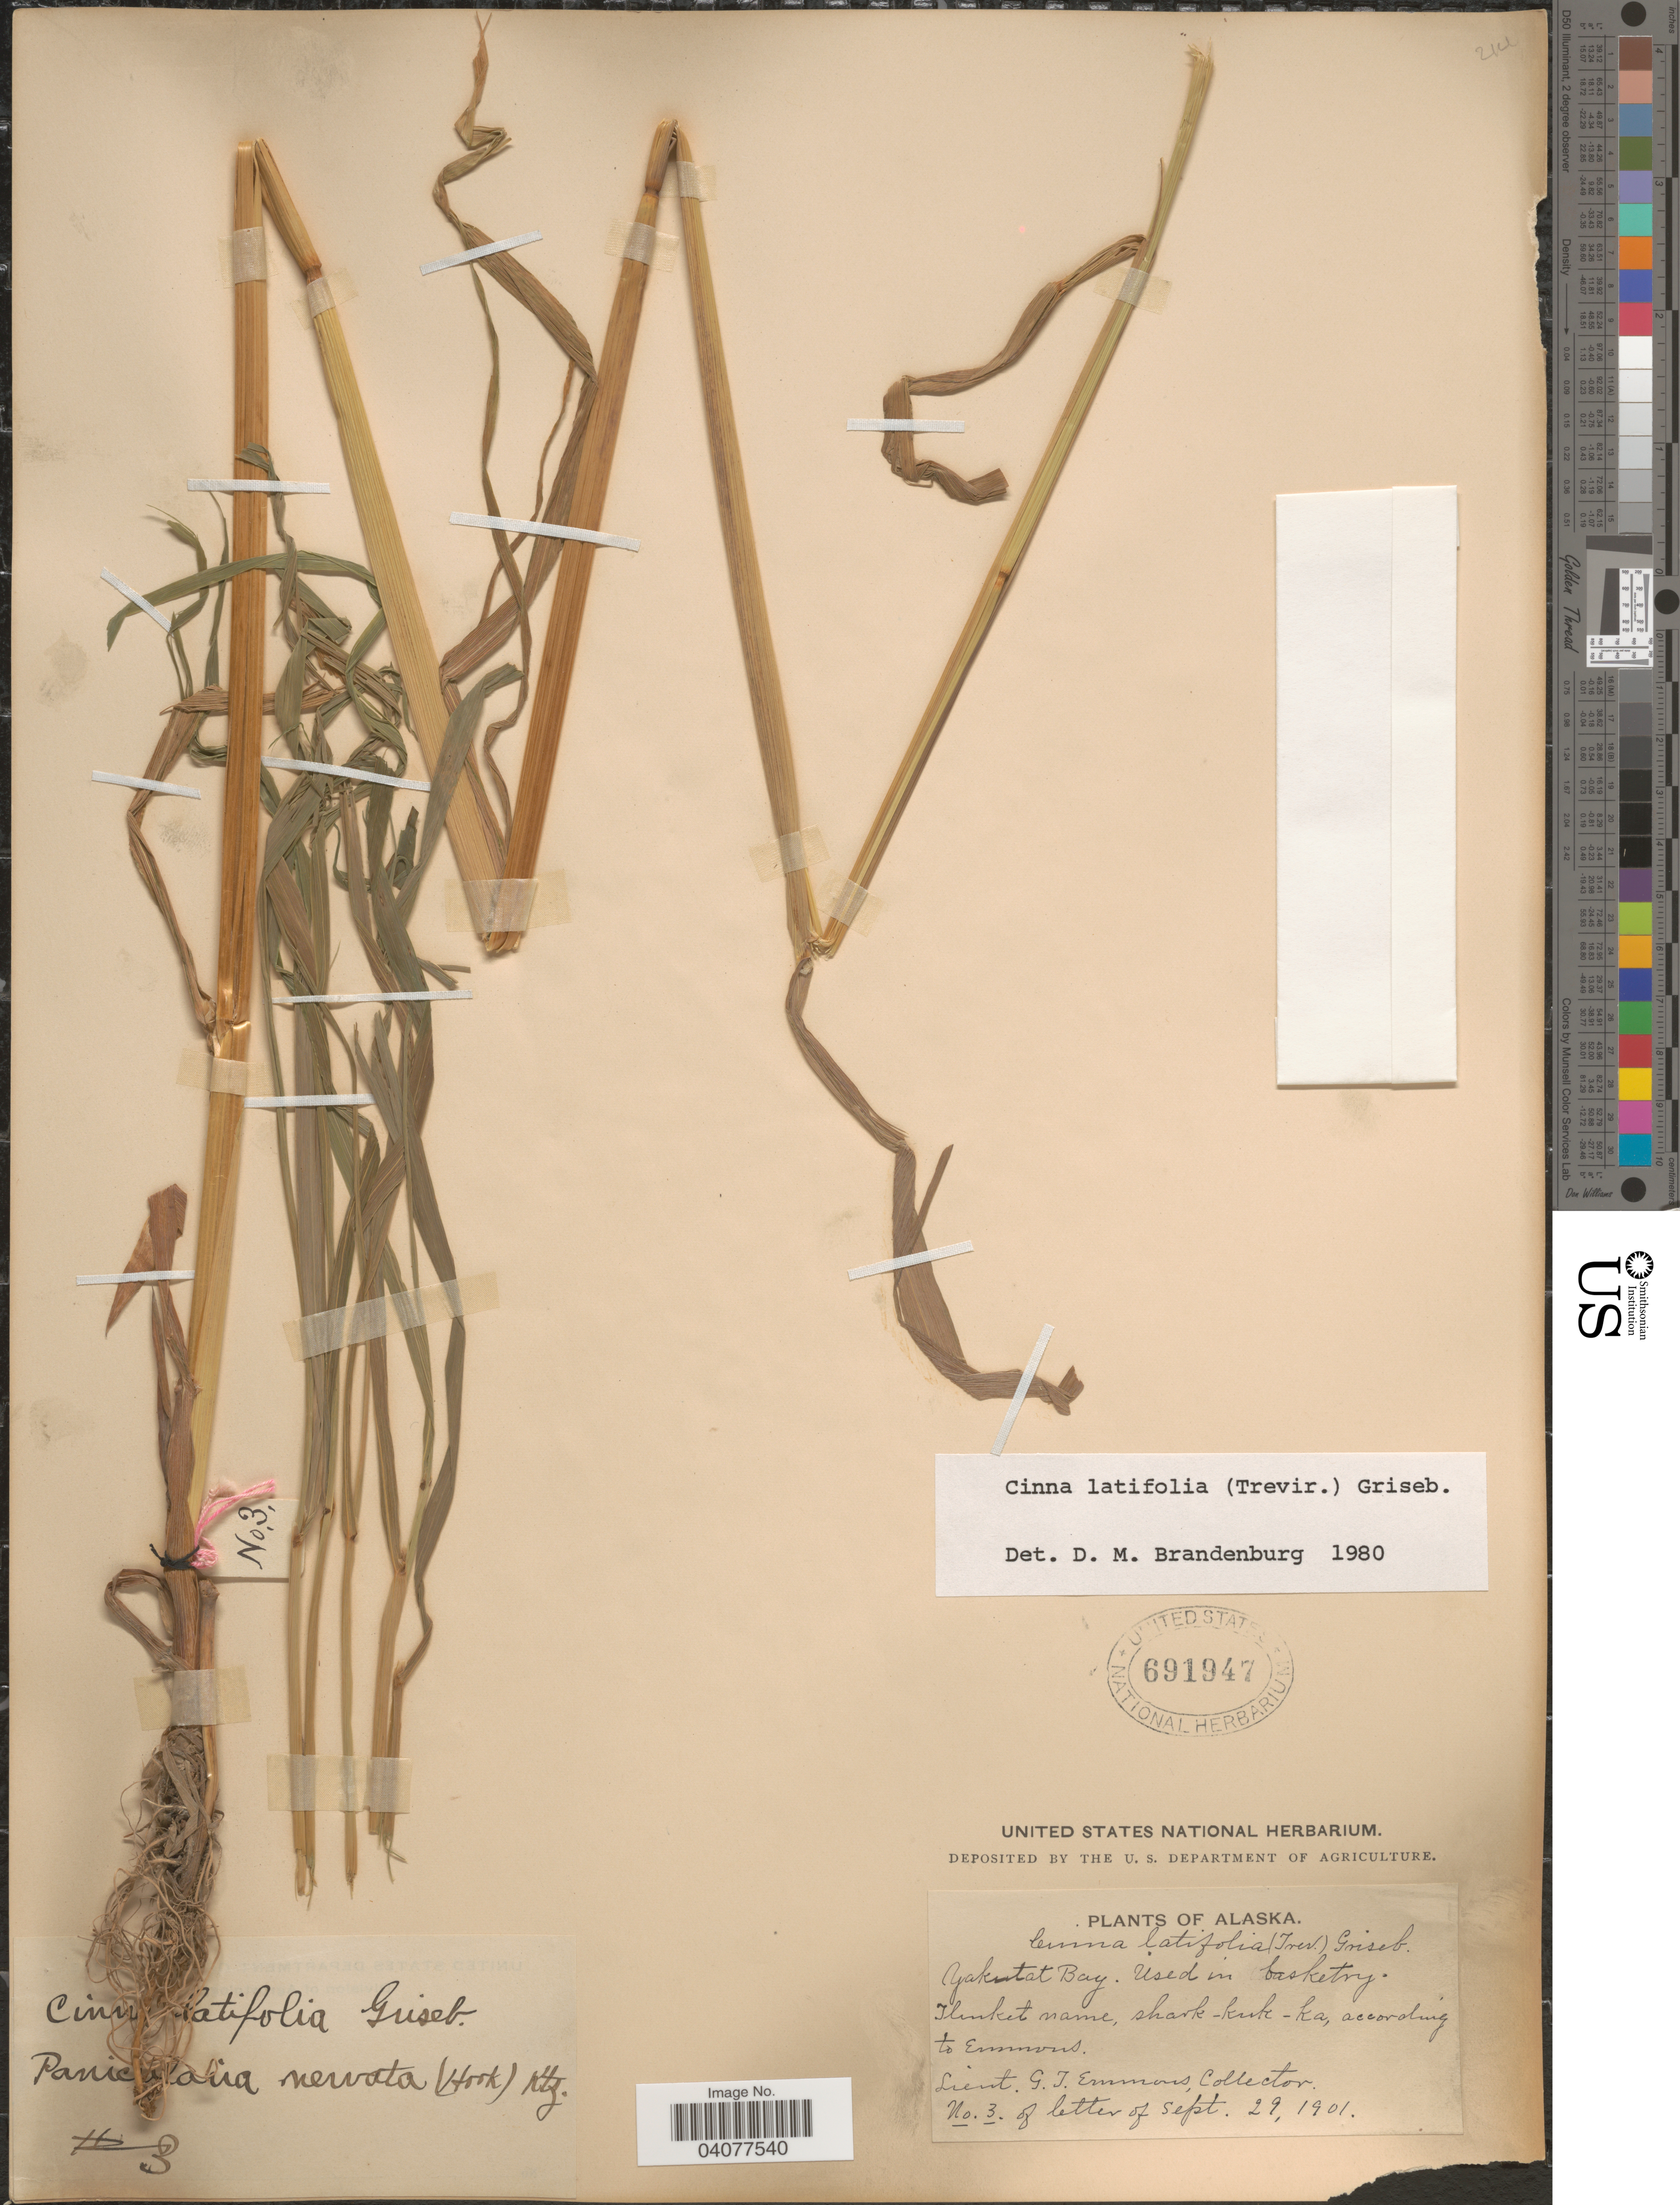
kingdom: Plantae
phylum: Tracheophyta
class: Liliopsida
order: Poales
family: Poaceae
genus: Cinna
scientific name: Cinna latifolia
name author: (Trevir. ex Goeppert) Griseb.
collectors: G. Emmons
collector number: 3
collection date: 1901-09-29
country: United States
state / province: Alaska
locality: Yakutat Bay.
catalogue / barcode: US 691947